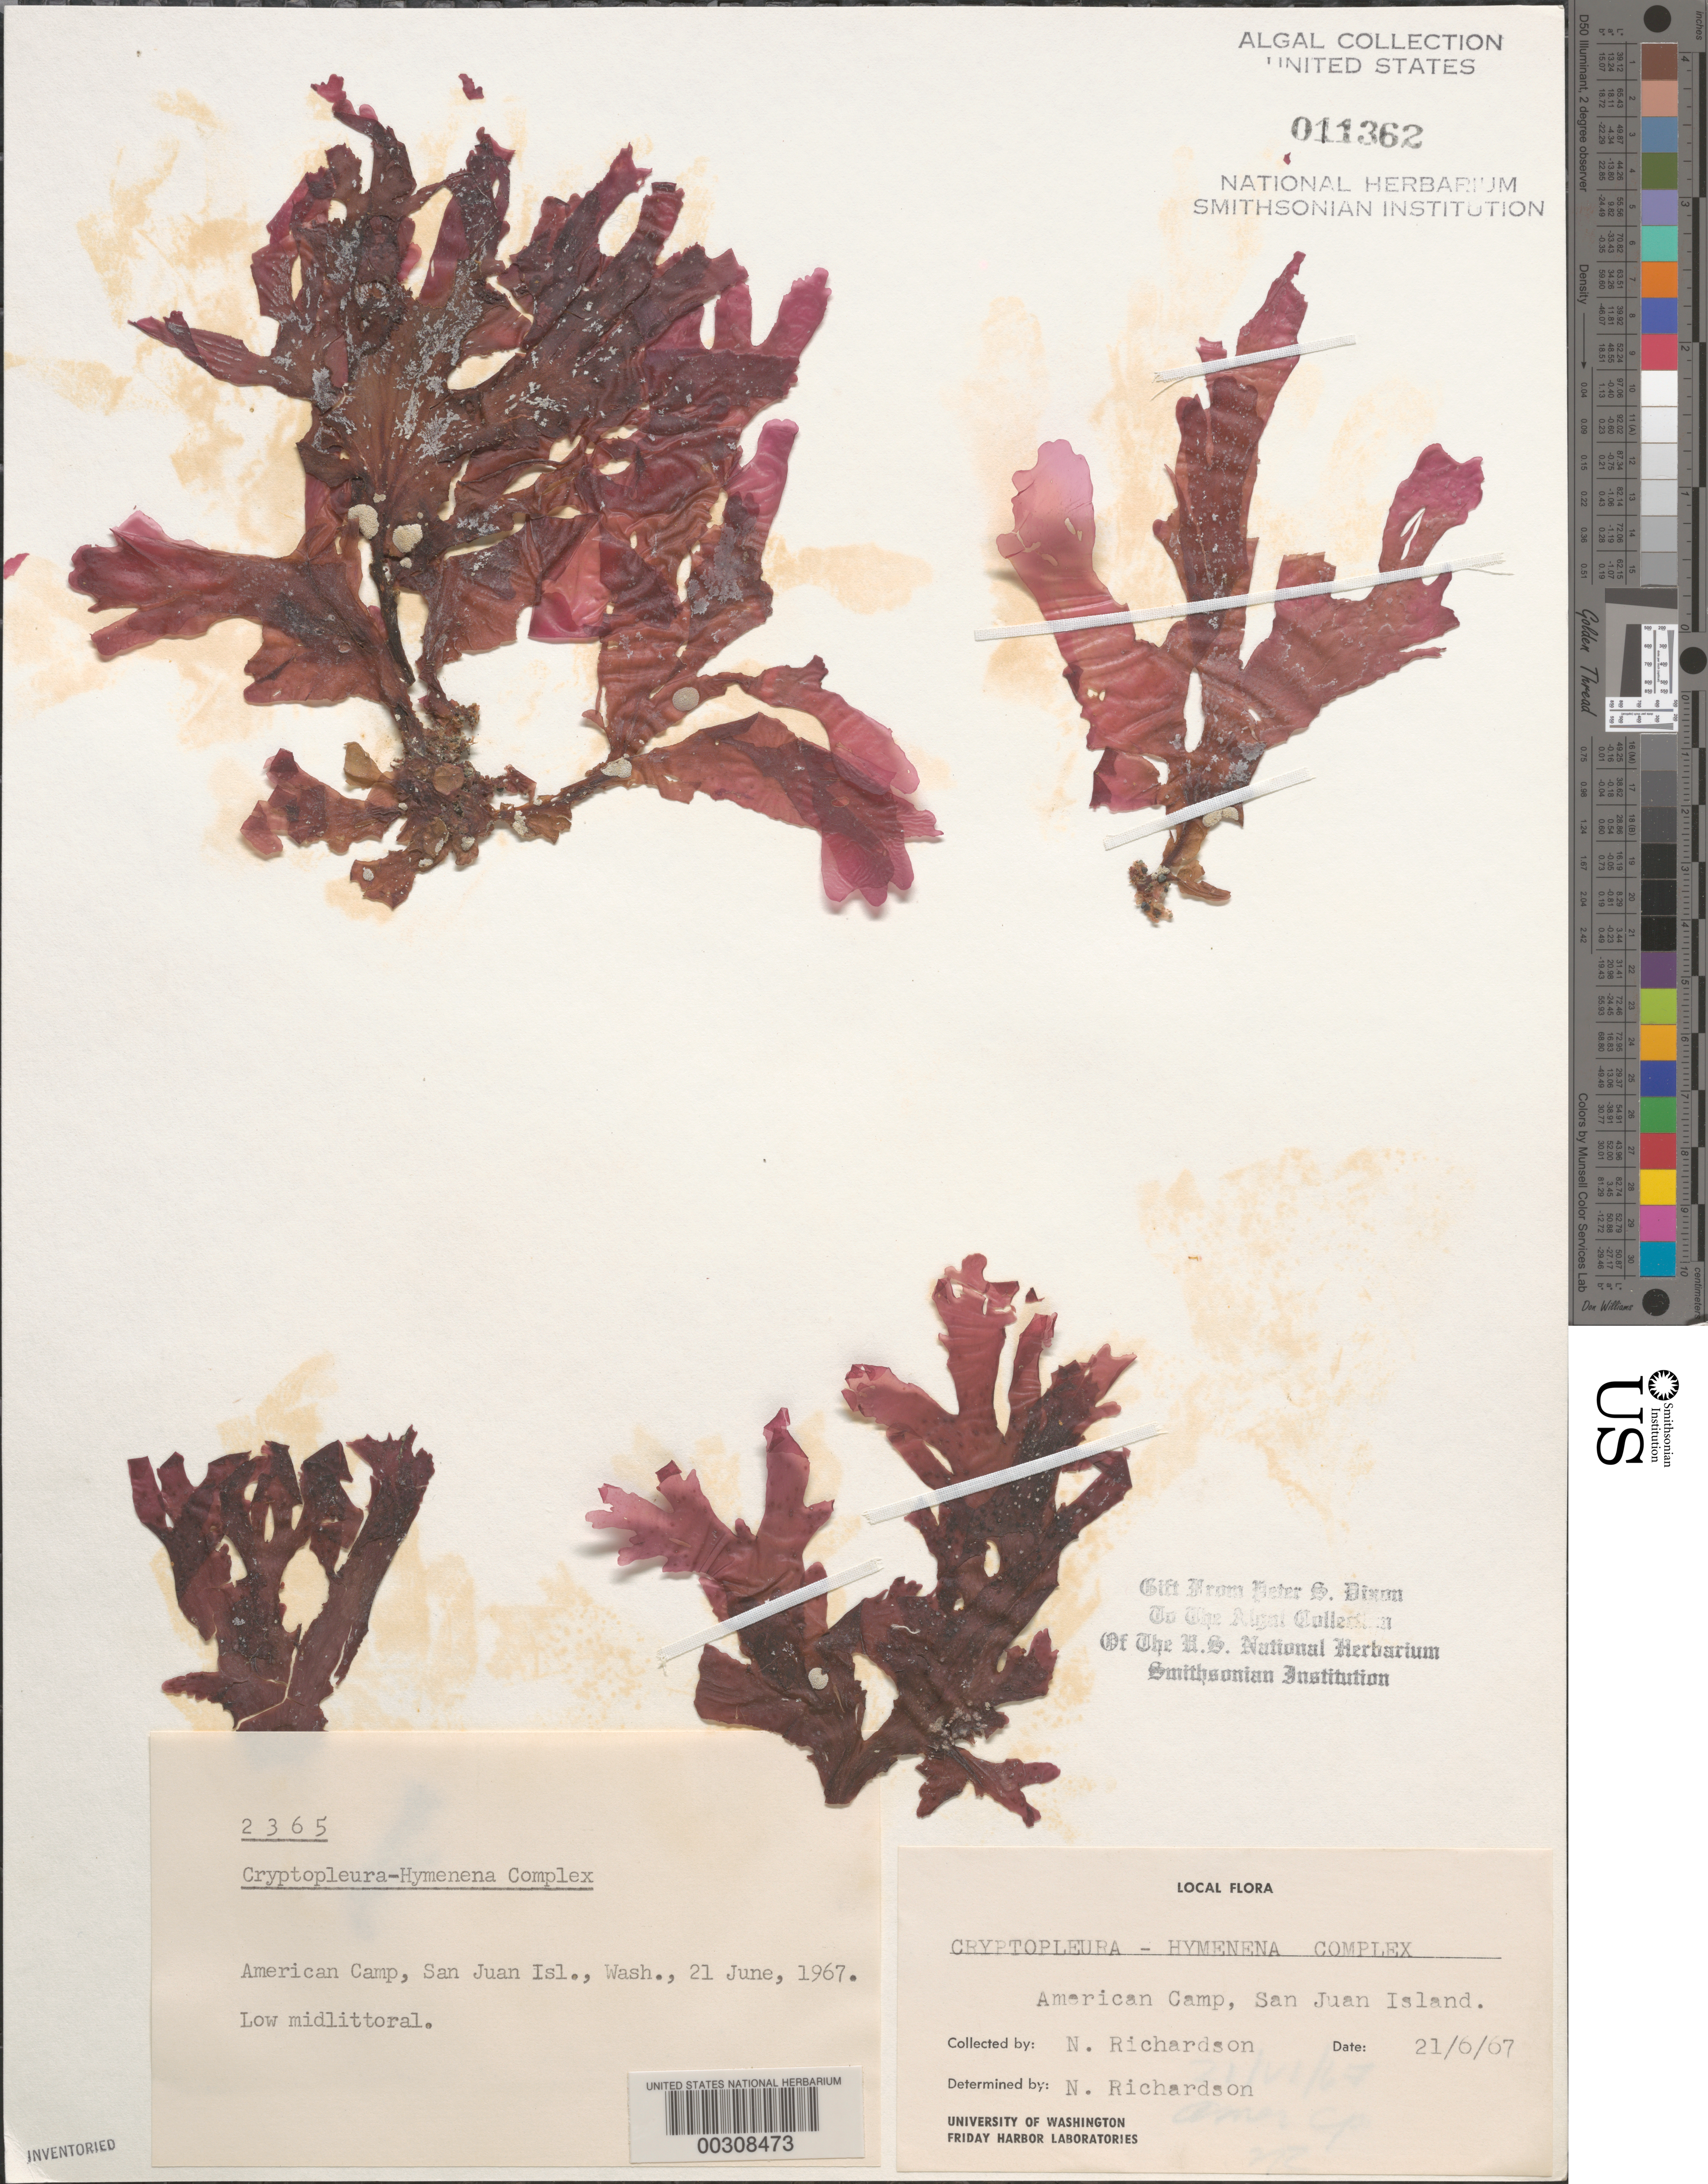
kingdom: Plantae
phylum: Rhodophyta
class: Florideophyceae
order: Ceramiales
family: Delesseriaceae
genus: Cryptopleura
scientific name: Cryptopleura sp.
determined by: Richardson, N.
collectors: N. Richardson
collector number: PSD 2365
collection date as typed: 21 Jun 1967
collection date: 1967-06-21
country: United States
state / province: Washington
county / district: San Juan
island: San Juan Island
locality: American Camp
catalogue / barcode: US 11362